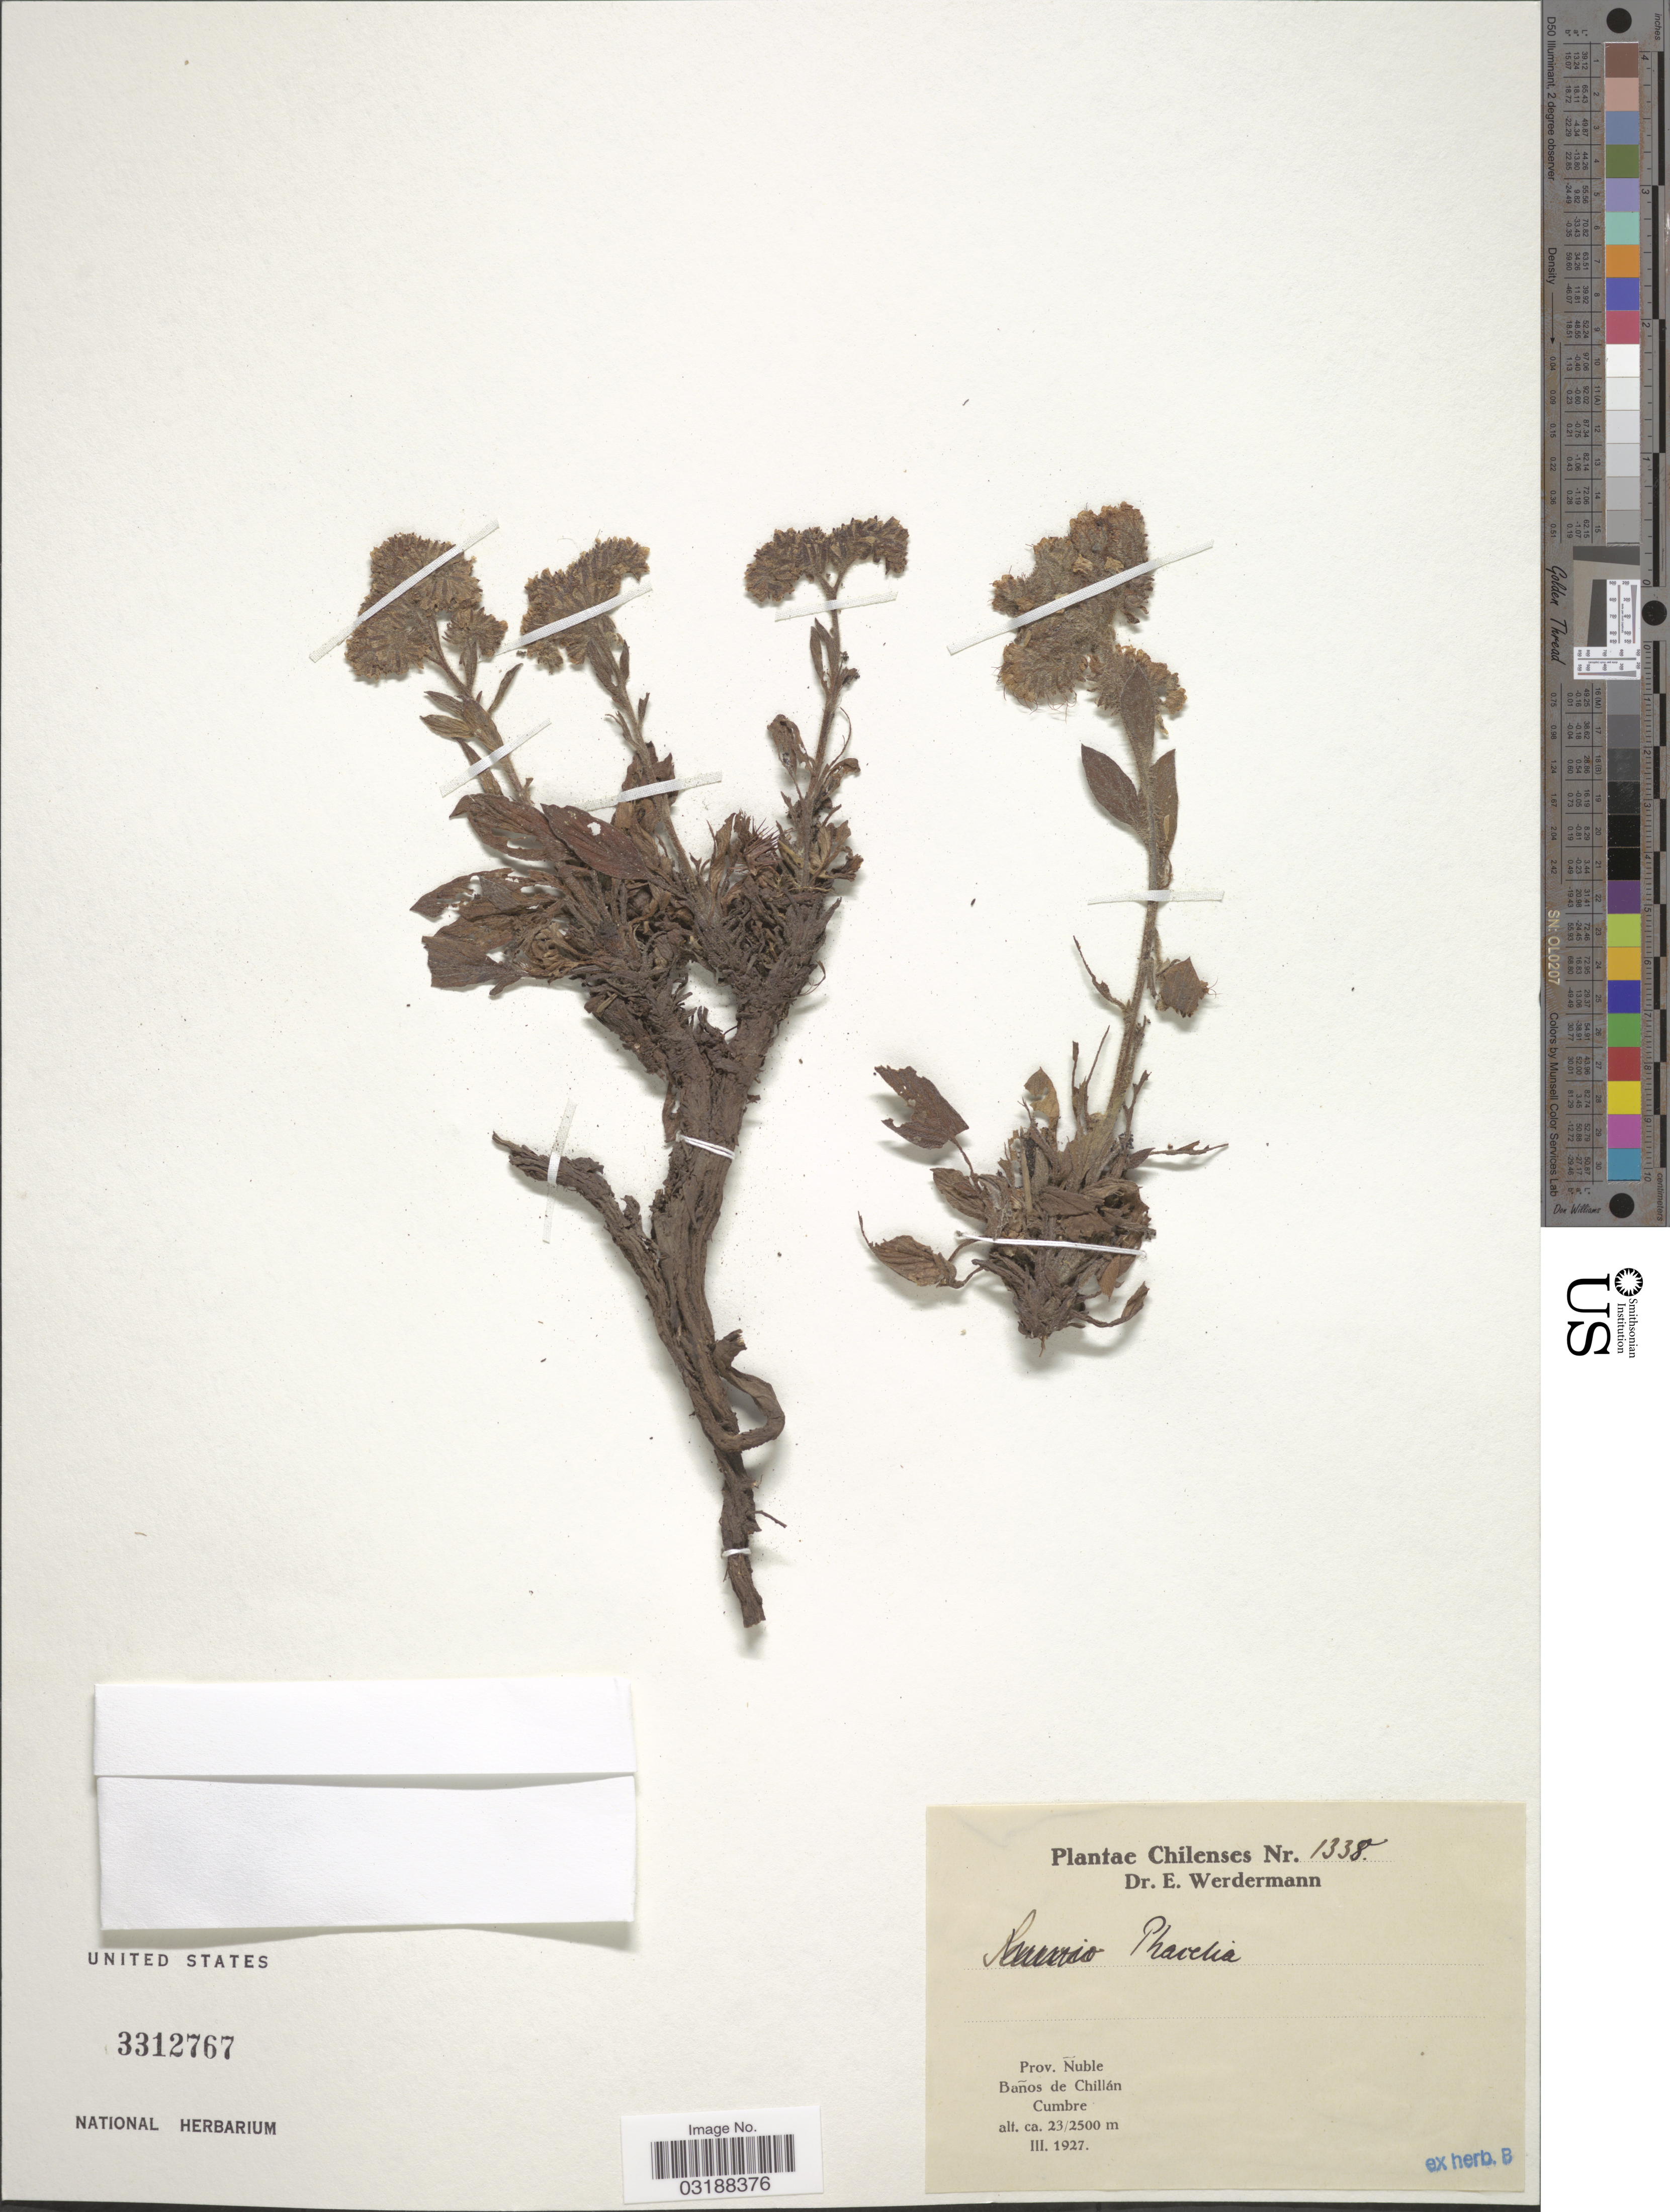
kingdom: Plantae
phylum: Tracheophyta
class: Magnoliopsida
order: Boraginales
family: Hydrophyllaceae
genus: Phacelia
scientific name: Phacelia sp.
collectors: E. Wedermann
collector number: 1338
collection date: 1927-03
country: Chile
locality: Prov. Ñuble. Baños de Chillán. Cumbre.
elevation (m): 2300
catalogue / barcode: US 3312767